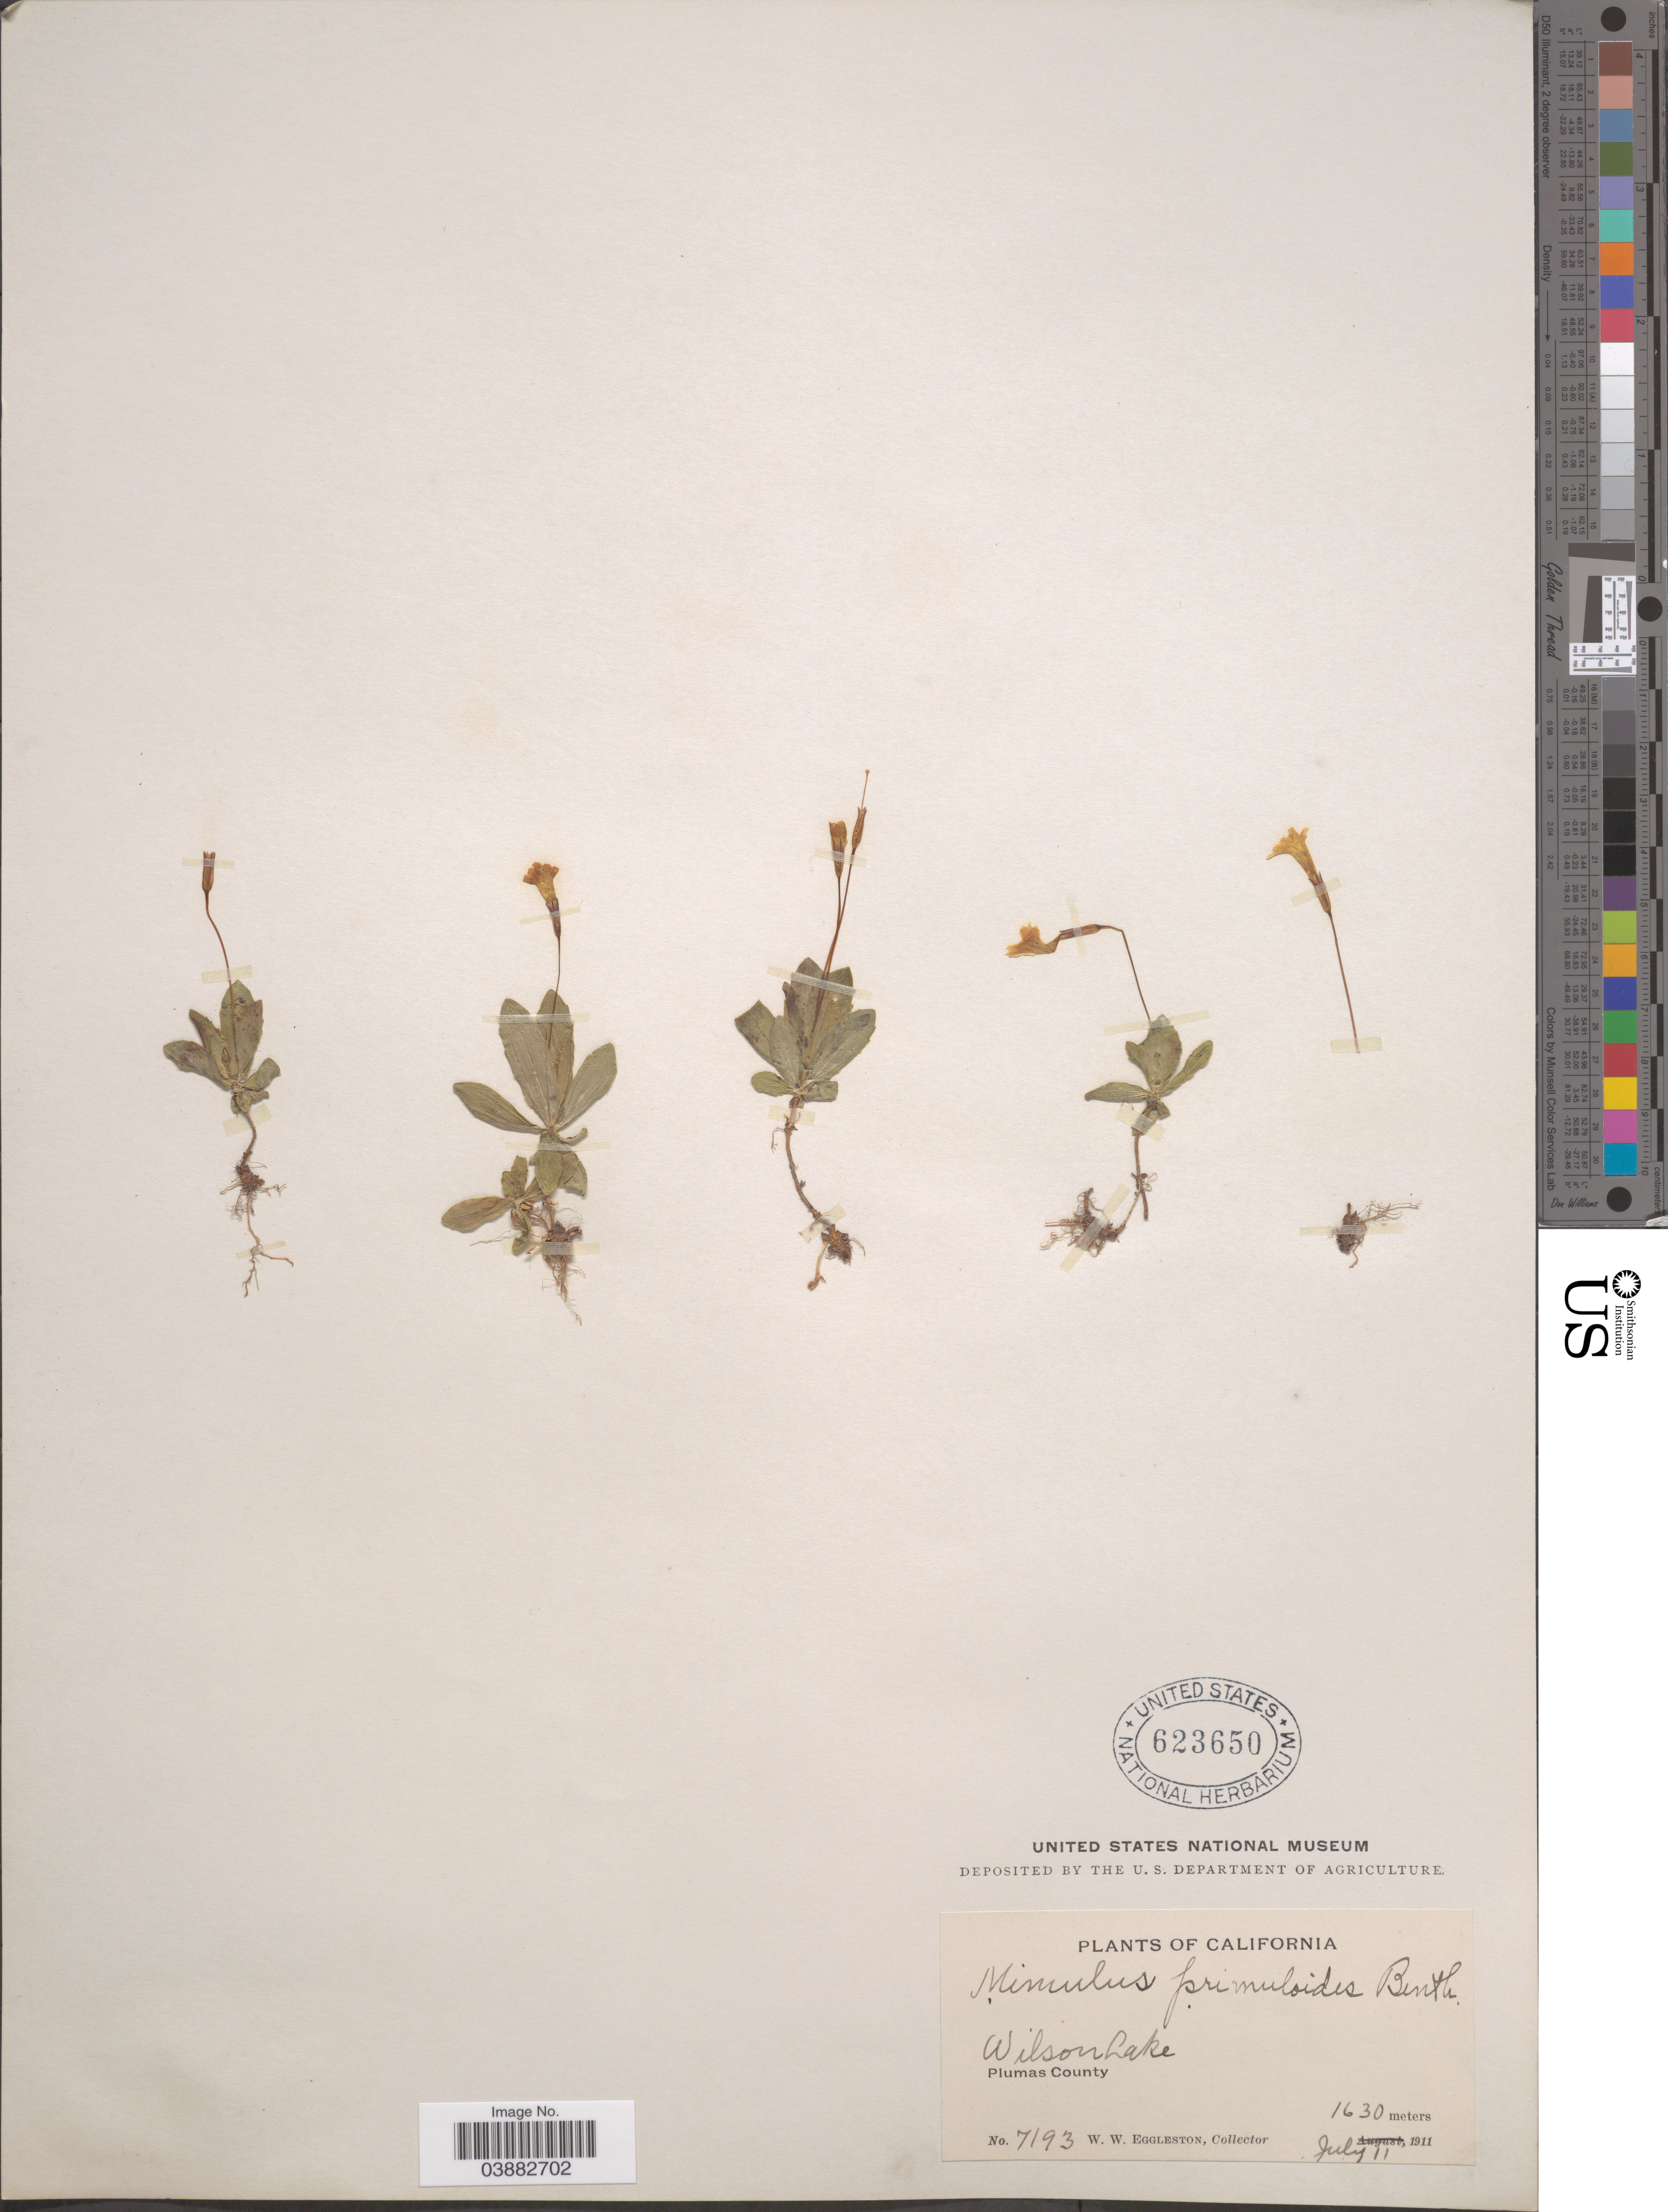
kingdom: Plantae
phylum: Tracheophyta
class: Magnoliopsida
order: Lamiales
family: Phrymaceae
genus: Mimulus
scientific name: Mimulus primuloides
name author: Benth.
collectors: W. W. Eggleston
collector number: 7193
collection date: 1911-07-11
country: United States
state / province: California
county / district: Plumas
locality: Wilson Lake. Plumas County.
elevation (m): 1630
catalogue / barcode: US 623650